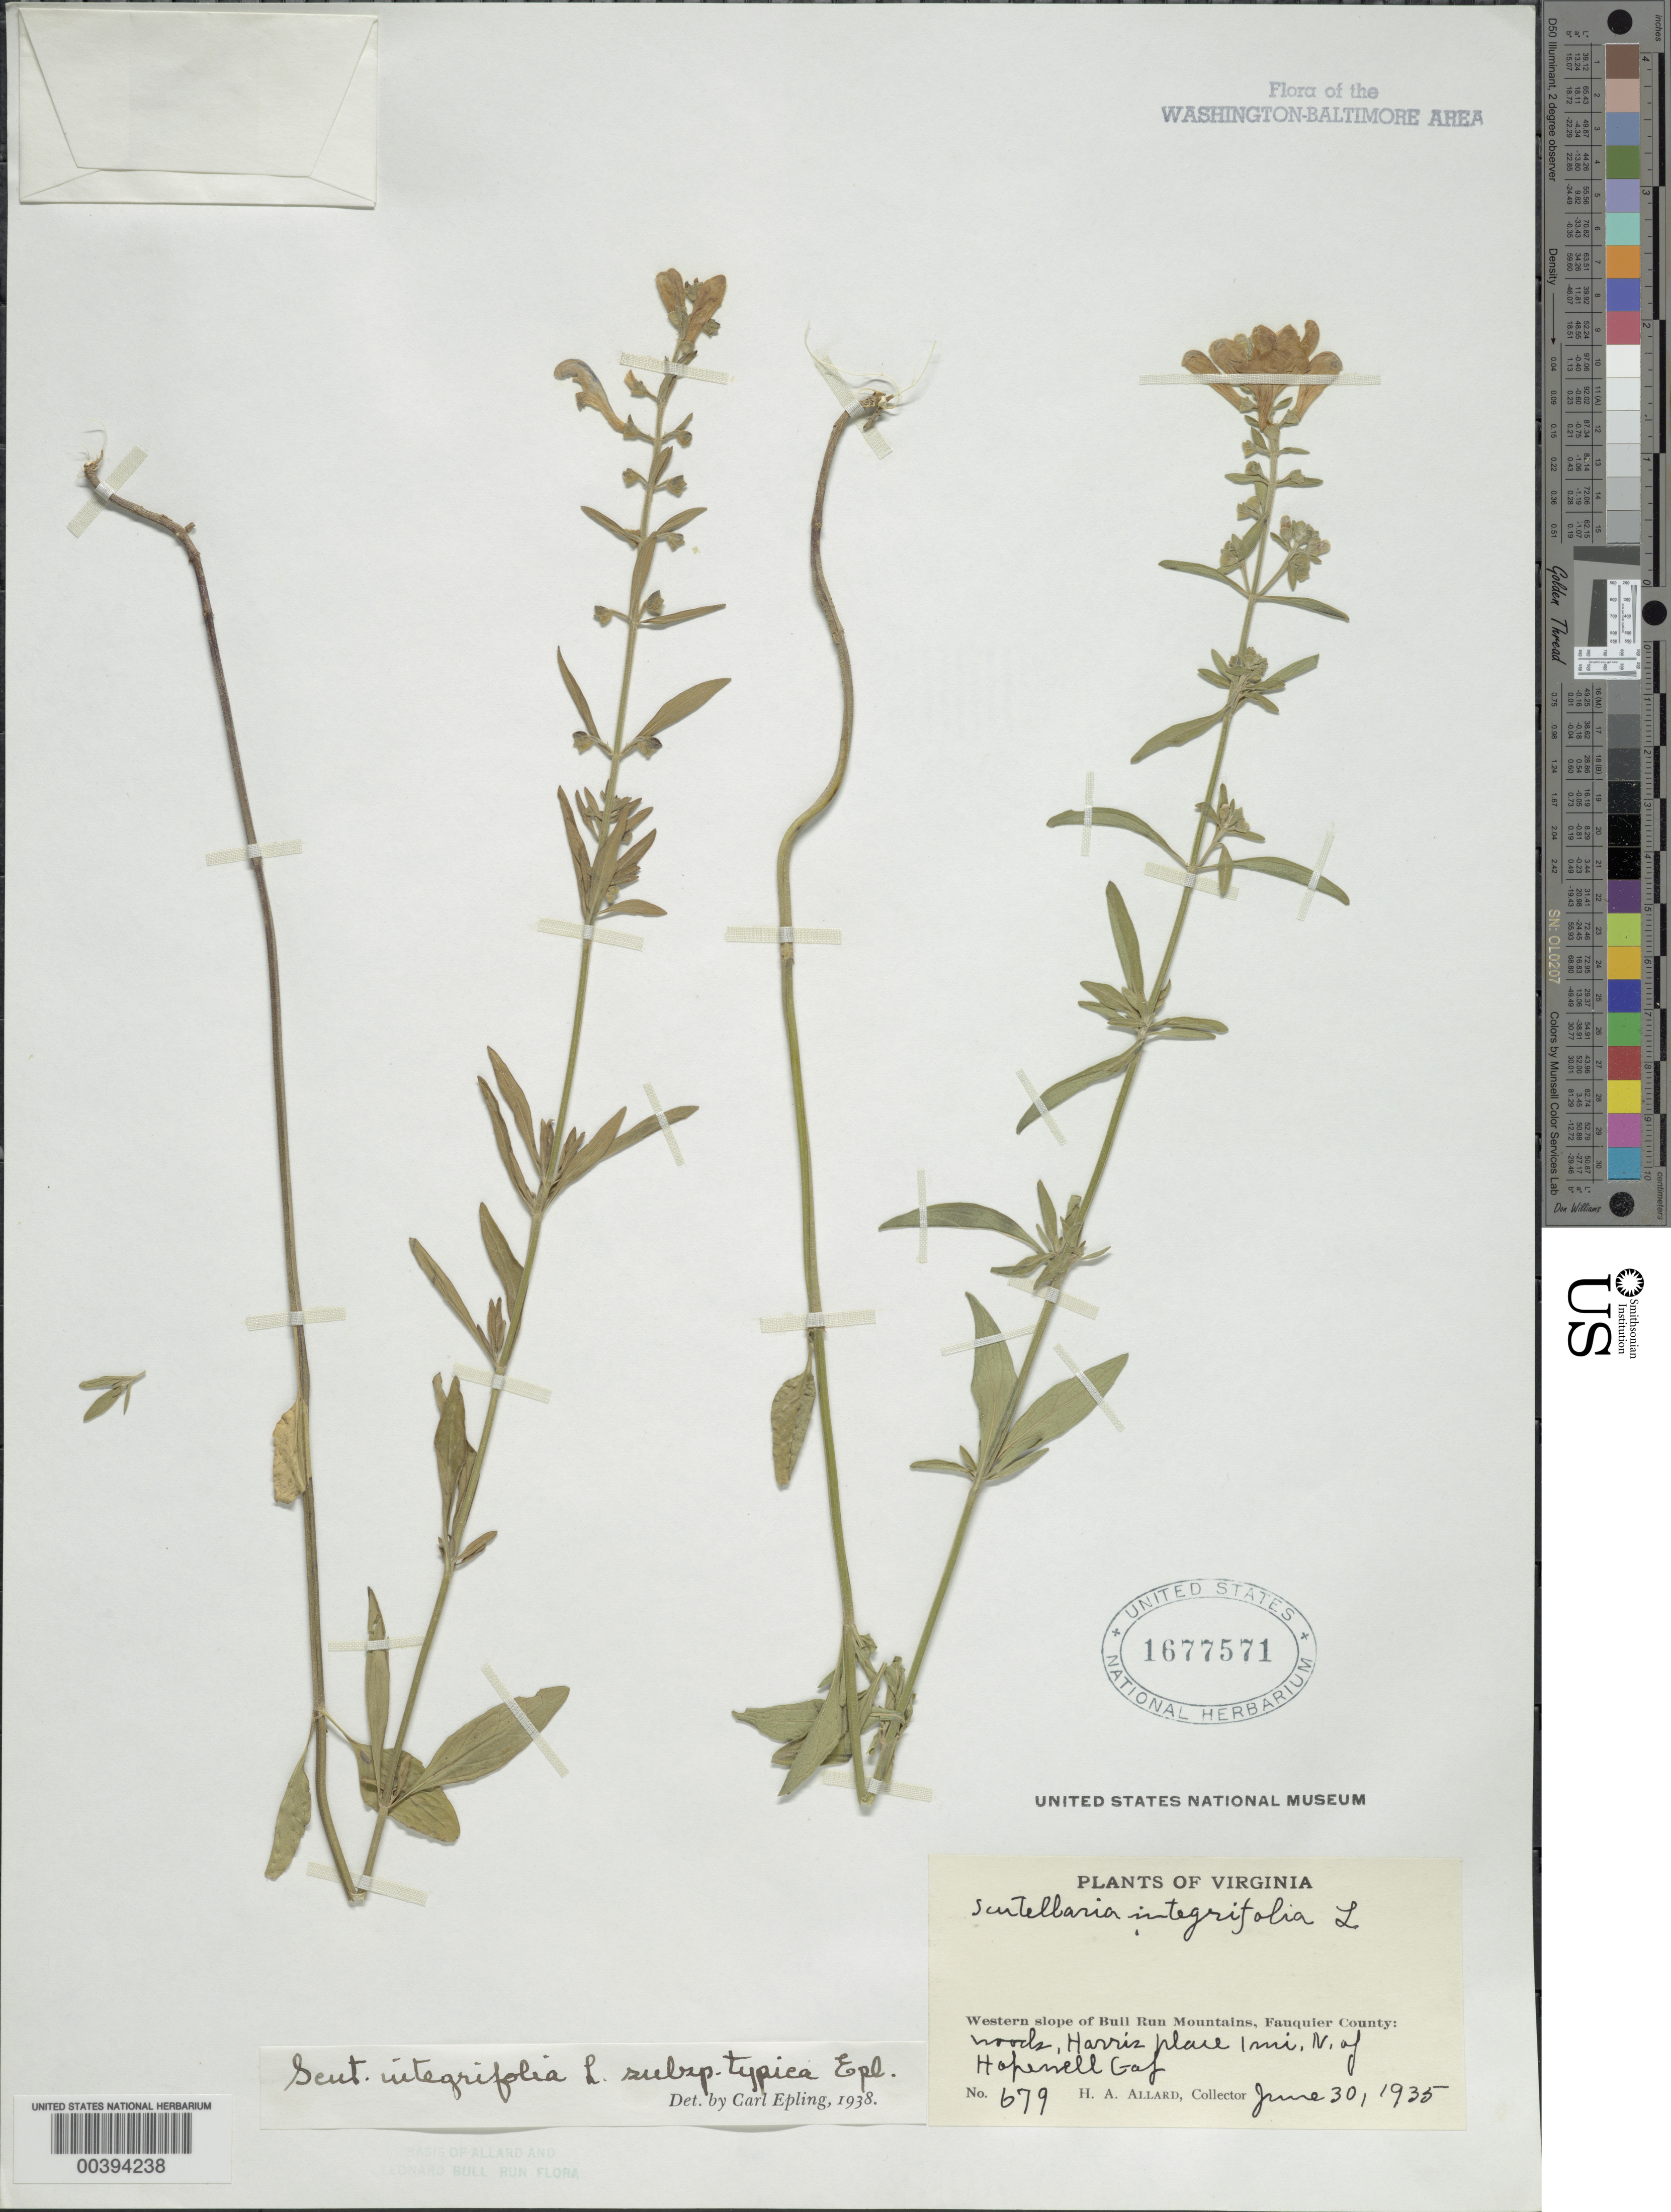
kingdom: Plantae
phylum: Tracheophyta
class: Magnoliopsida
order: Lamiales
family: Lamiaceae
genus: Scutellaria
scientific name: Scutellaria integrifolia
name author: L.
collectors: H. A. Allard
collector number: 679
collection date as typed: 30 Jun 1935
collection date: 1935-06-30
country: United States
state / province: Virginia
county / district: Fauquier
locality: North of Hopewell Gap western slope of Bull Run Mts.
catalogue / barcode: US 1677571